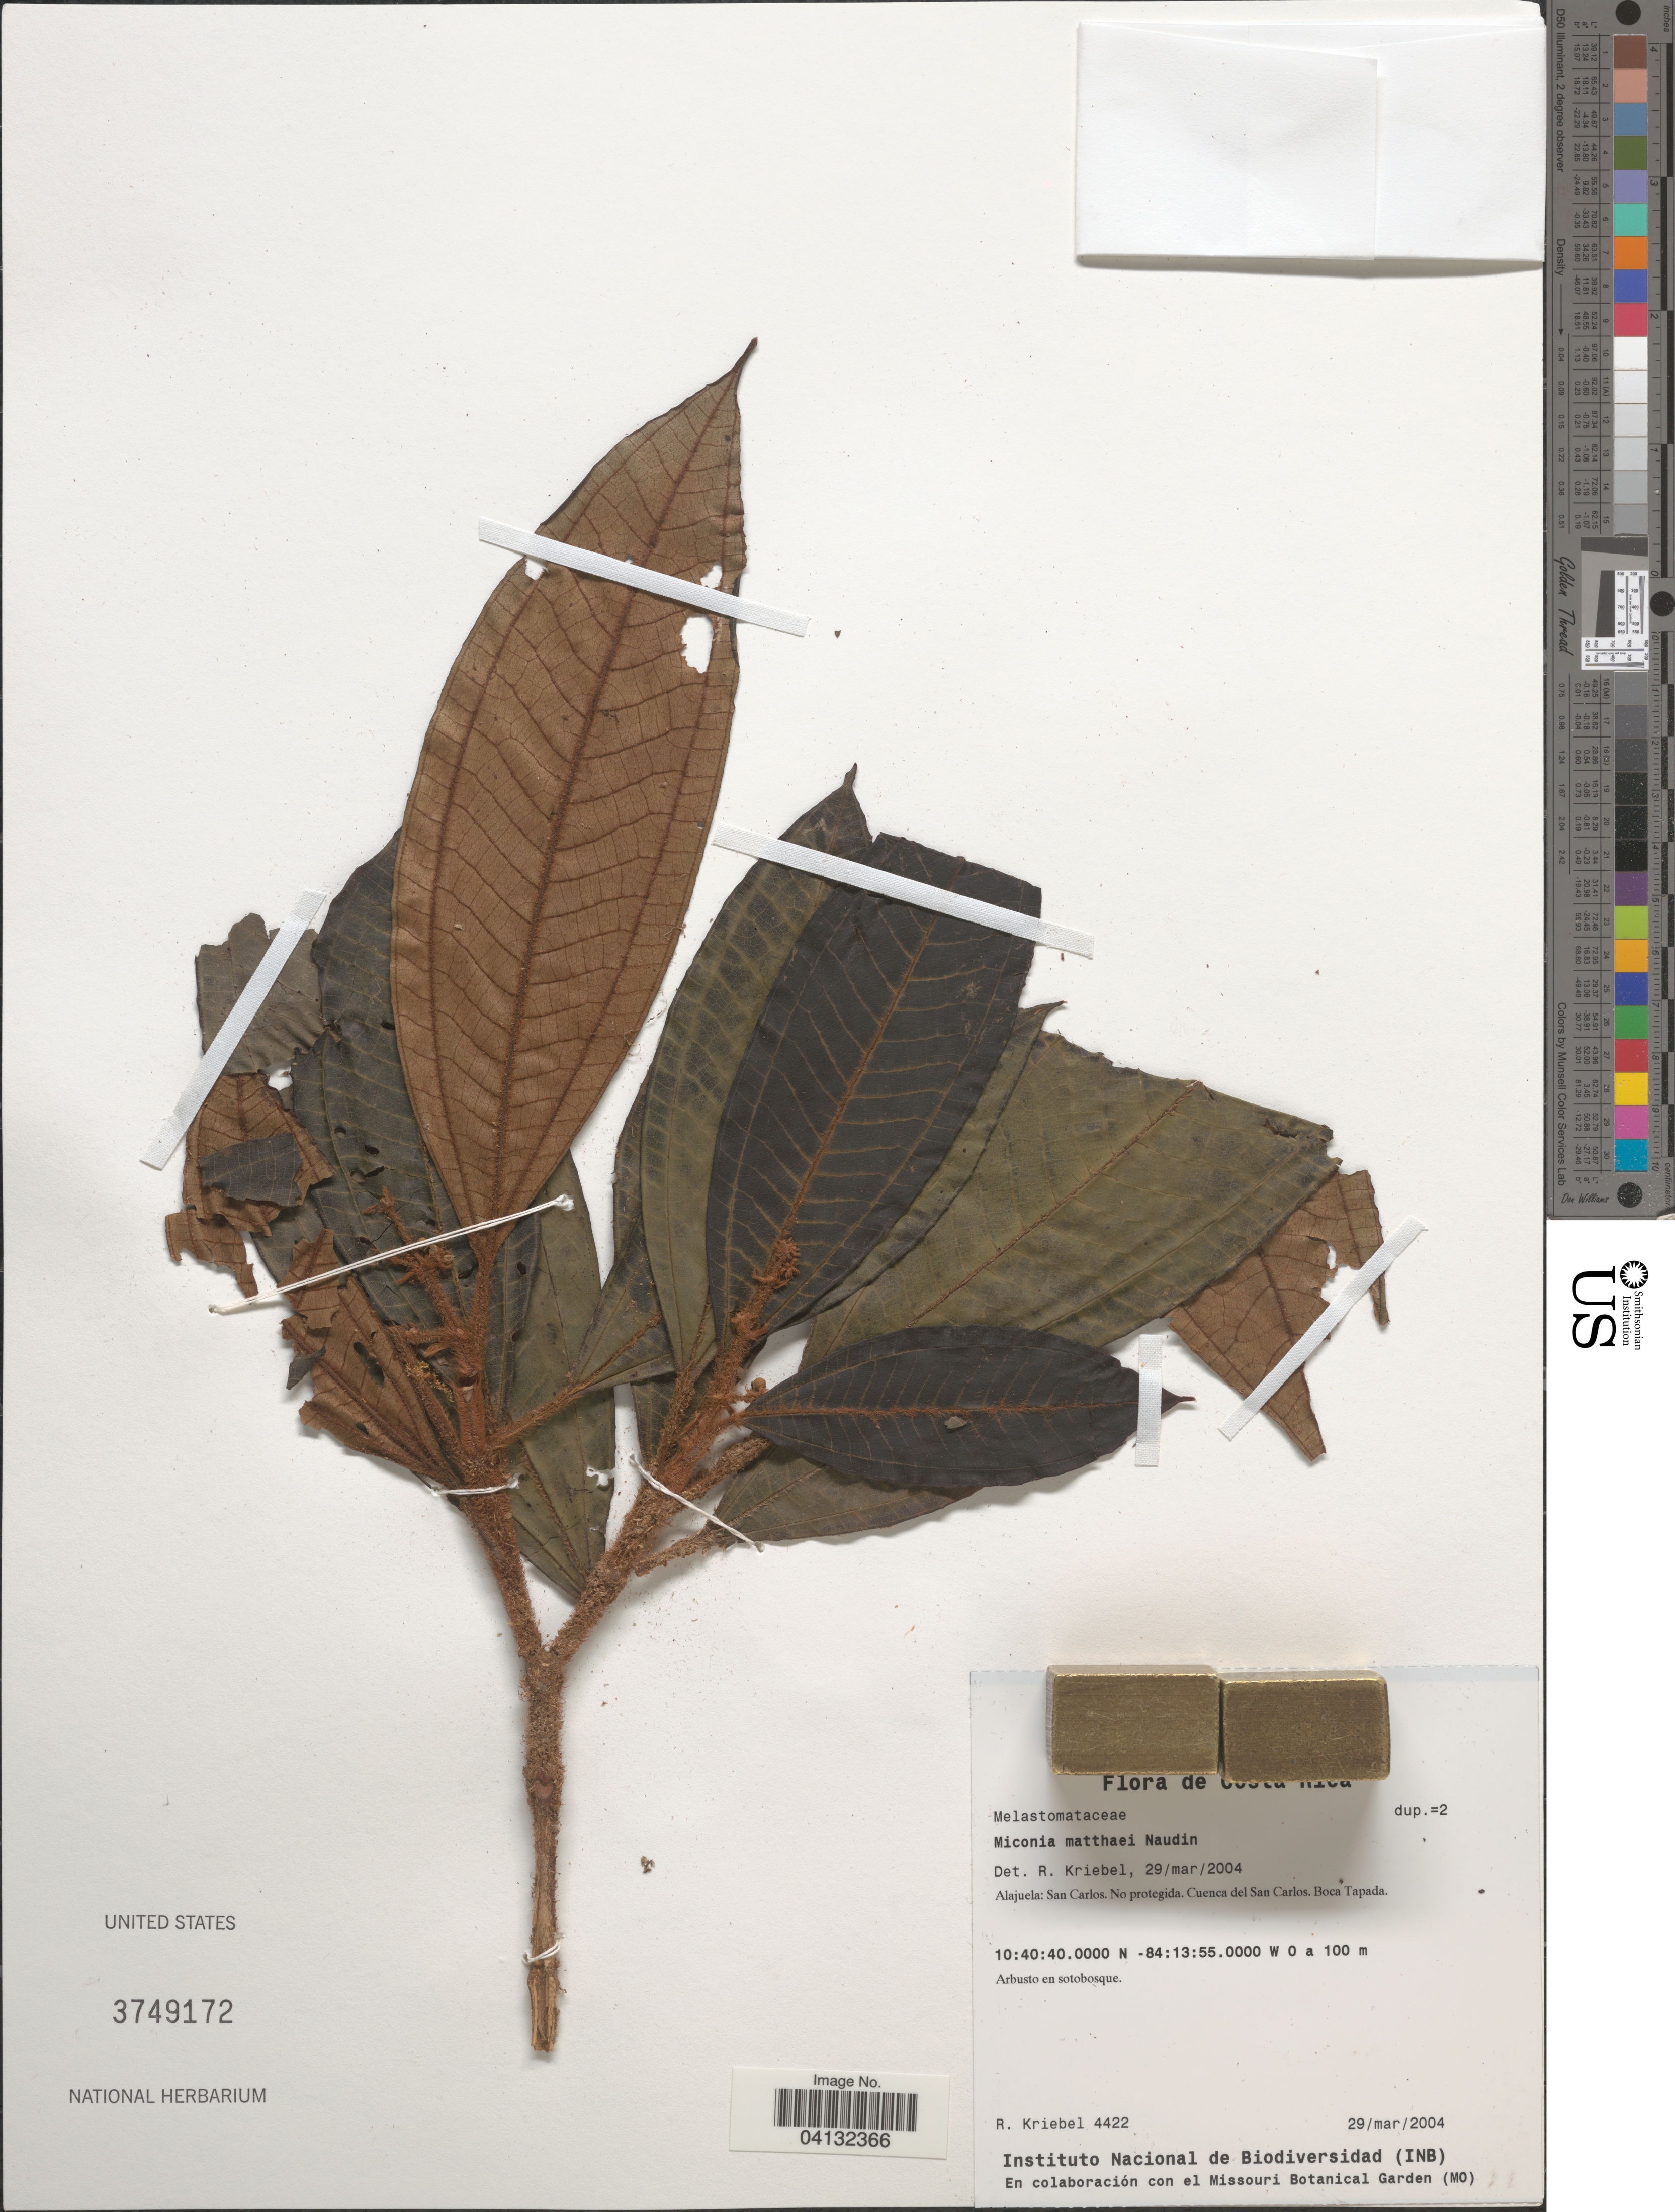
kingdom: Plantae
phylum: Tracheophyta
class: Magnoliopsida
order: Myrtales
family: Melastomataceae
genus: Miconia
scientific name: Miconia matthaei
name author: Naudin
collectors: R. Kriebel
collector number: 4422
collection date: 2004-03-29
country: Costa Rica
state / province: Alajuela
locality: San Carlos. No protegida. Cuenca del San Carlos. Boca Tapada.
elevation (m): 0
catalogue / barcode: US 3749172